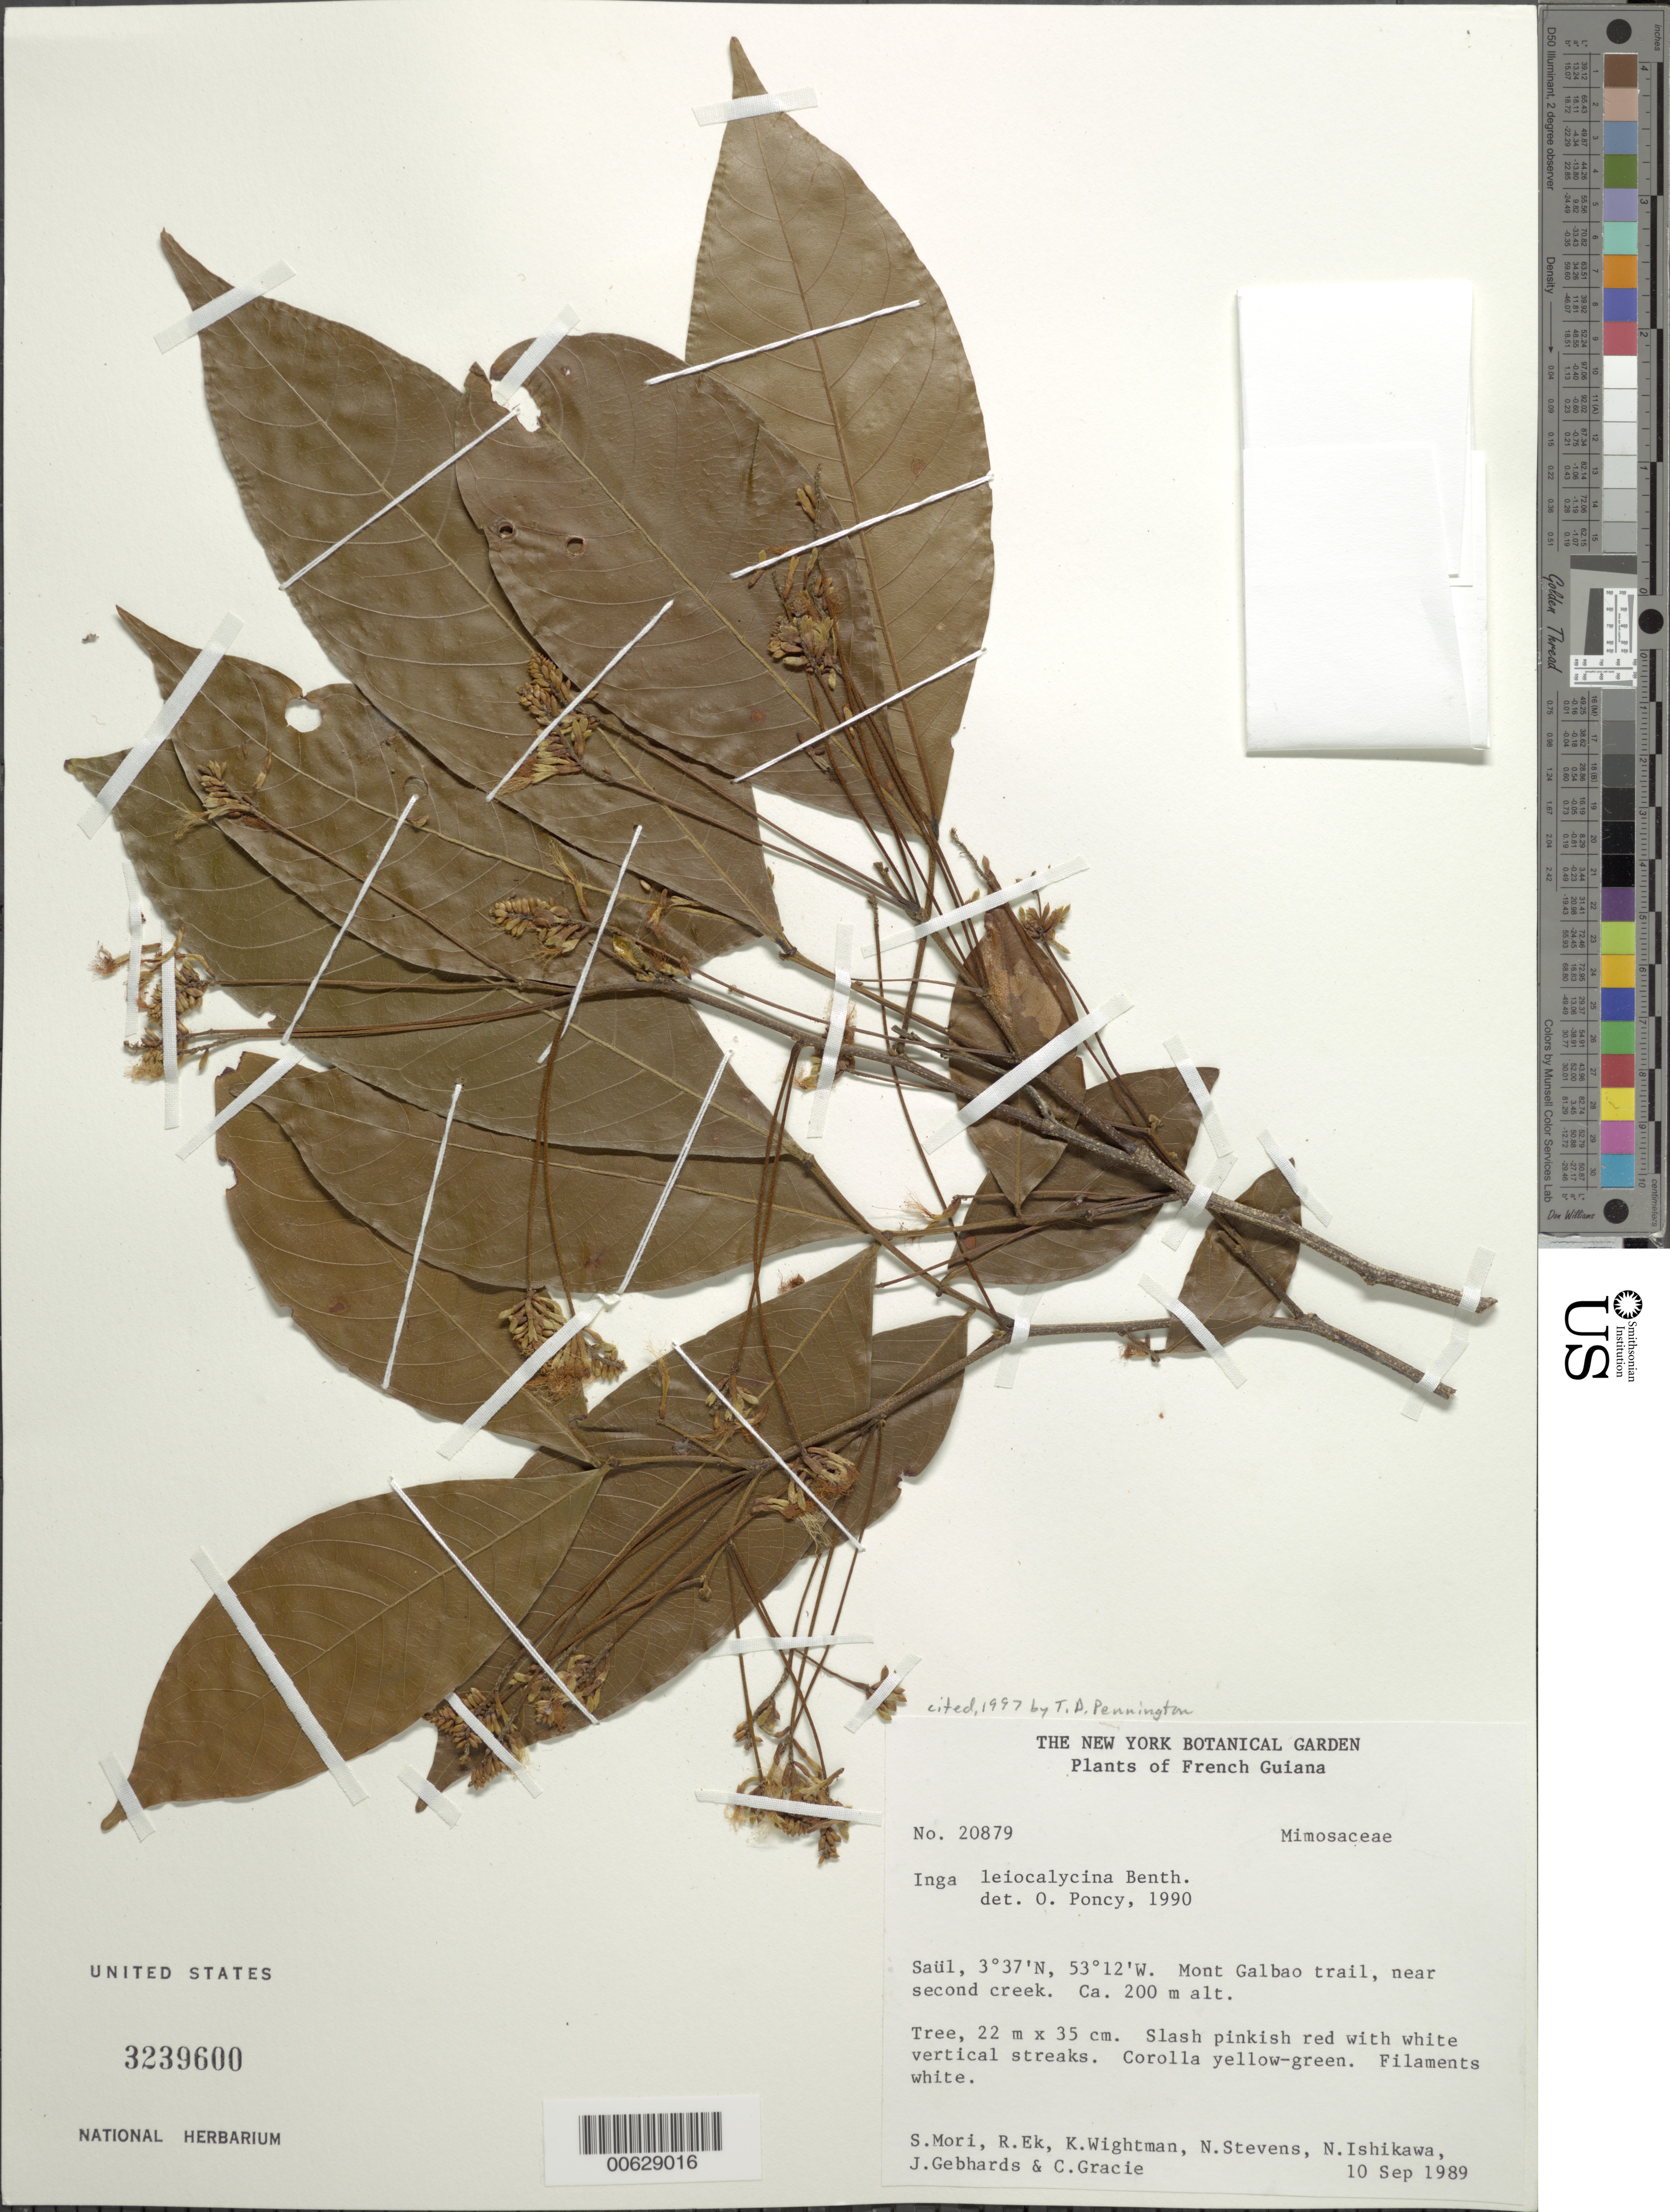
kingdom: Plantae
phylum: Tracheophyta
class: Magnoliopsida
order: Fabales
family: Fabaceae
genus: Inga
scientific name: Inga leiocalycina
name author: Benth.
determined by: Poncy, O.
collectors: S. Mori, R. C. Ek, K. Wightman, N. Stevens, N. Ishikawa, J. Febhard & C. A. Gracie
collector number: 20879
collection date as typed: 10-Sep-89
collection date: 1989-09-10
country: French Guiana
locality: Saül, Mont Galbao trail, near second creek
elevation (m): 200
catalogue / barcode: US 3239600